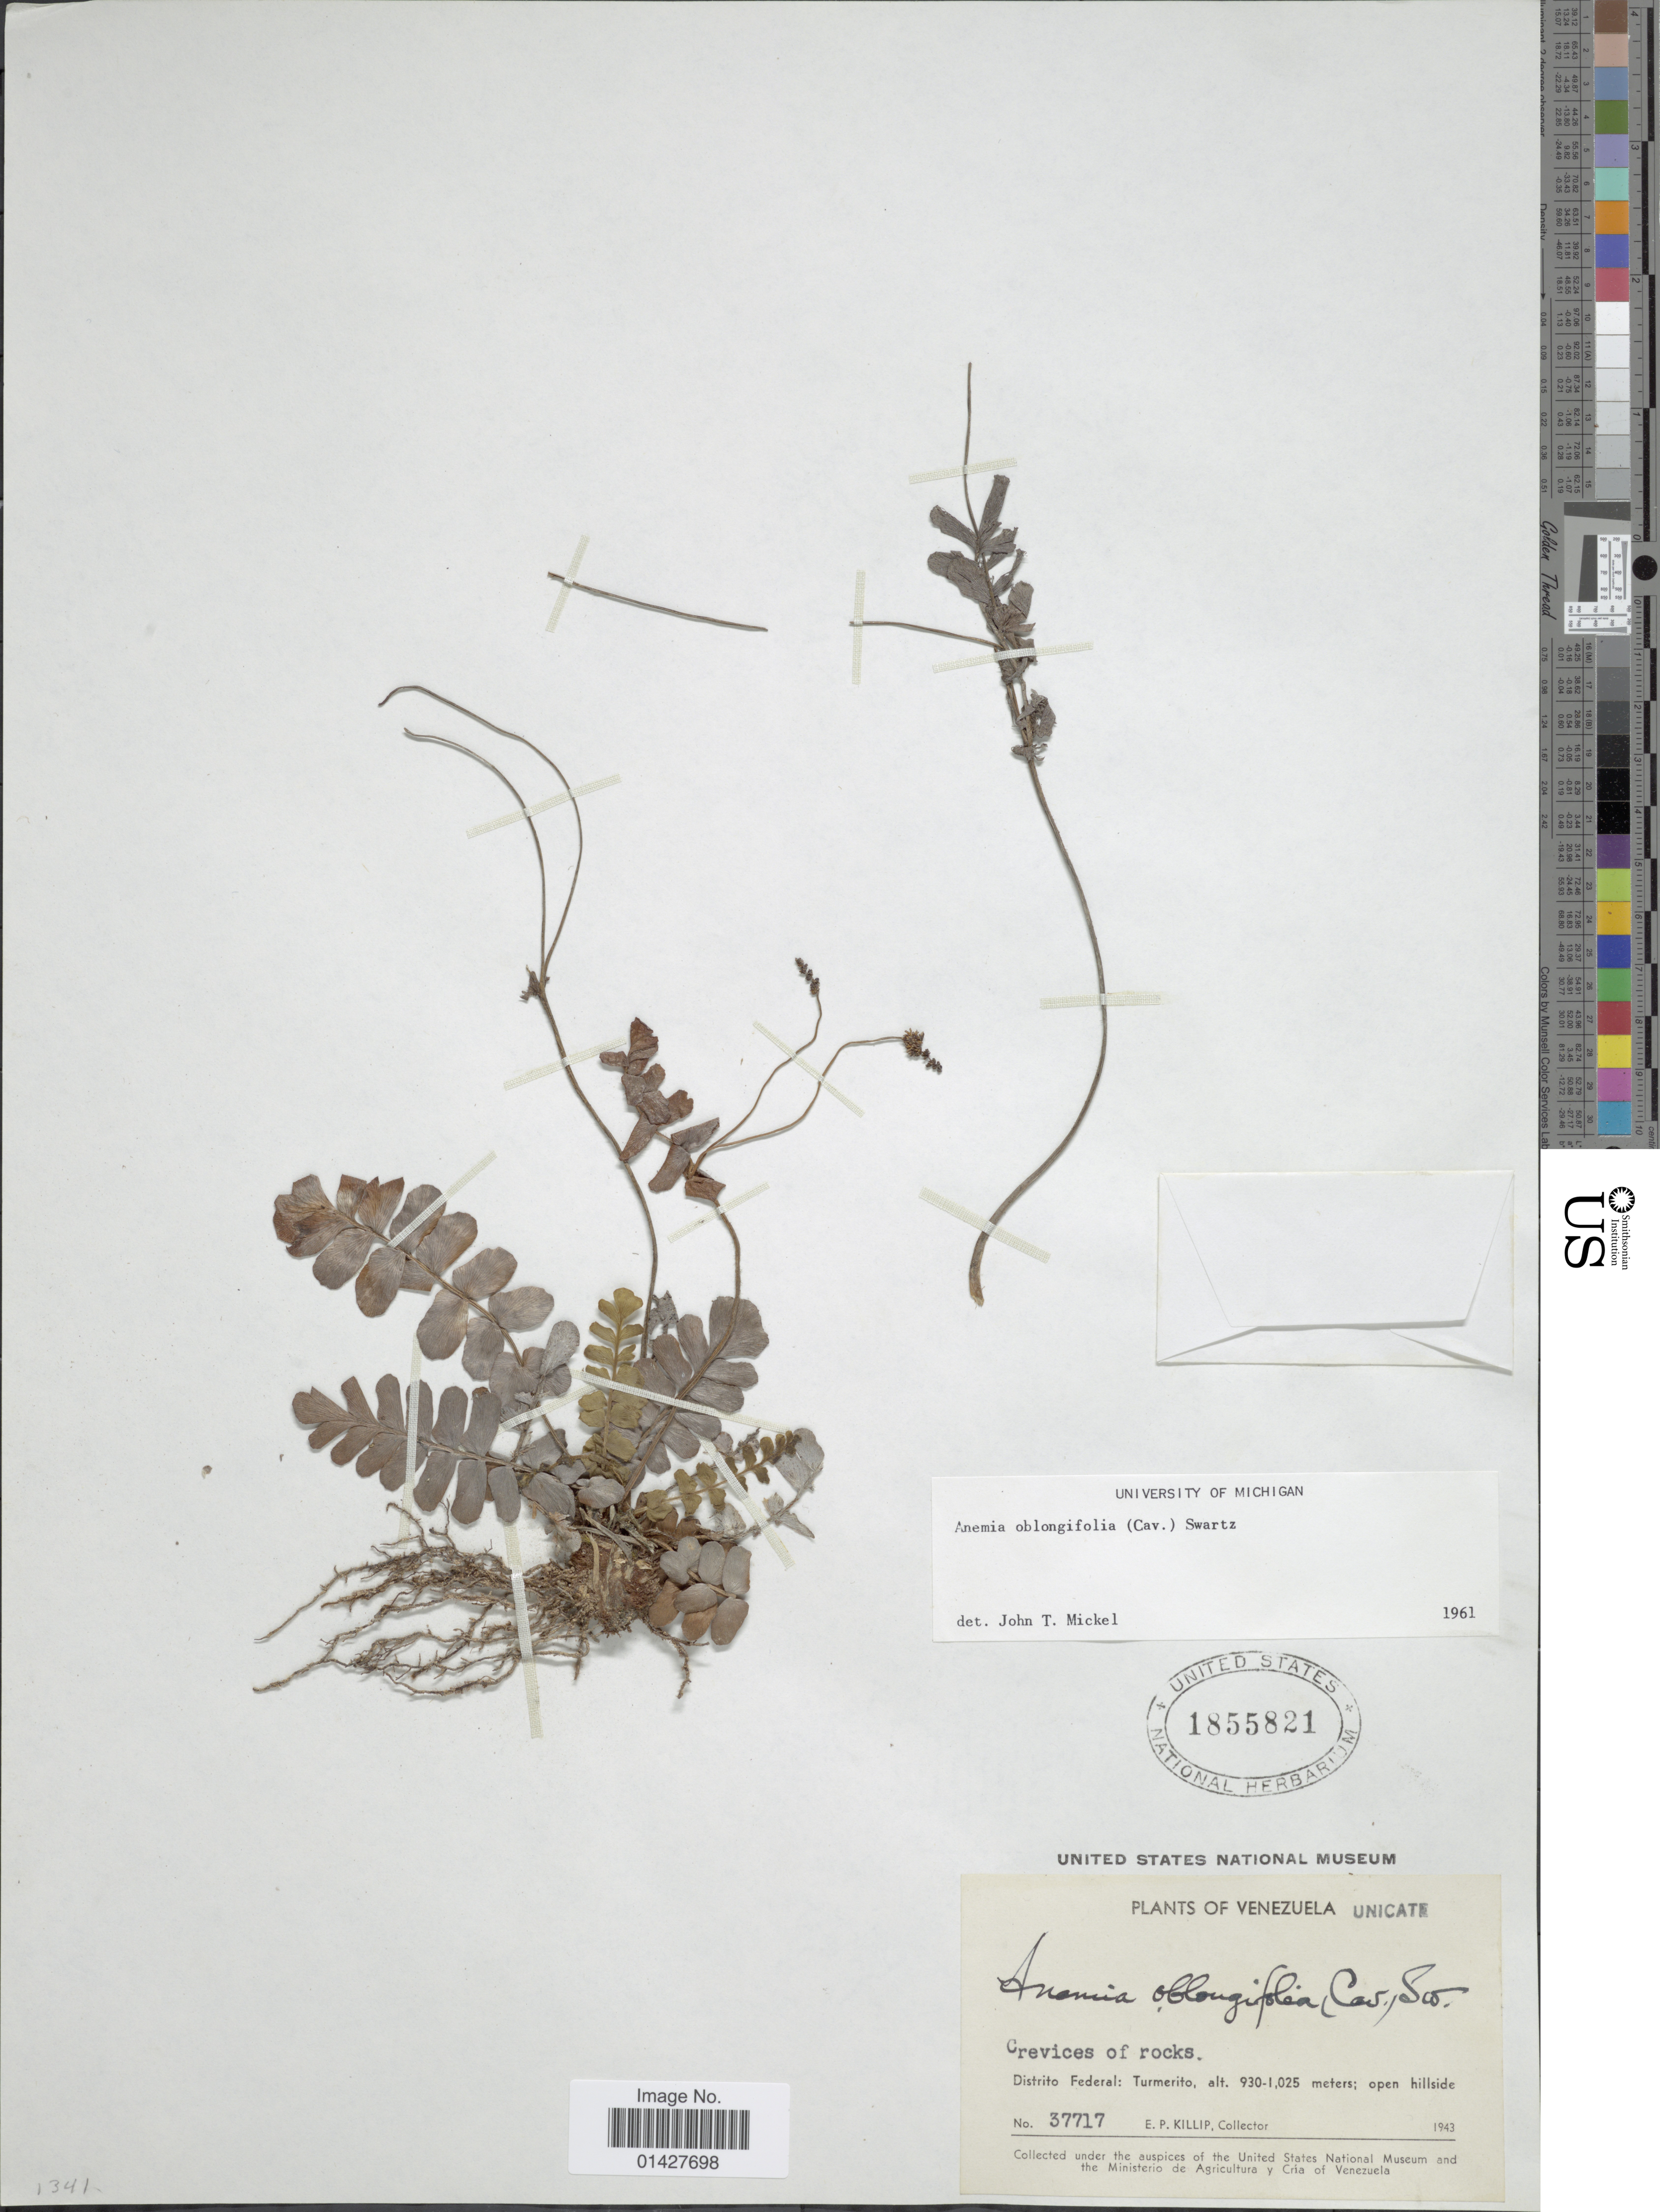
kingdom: Plantae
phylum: Tracheophyta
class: Polypodiopsida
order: Schizaeales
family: Anemiaceae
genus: Anemia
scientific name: Anemia oblongifolia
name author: (Cav.) Sw.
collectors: E. P. Killip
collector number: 37717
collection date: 1943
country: Venezuela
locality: Distrito Federal: Tumerito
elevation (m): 930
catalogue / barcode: US 1855821